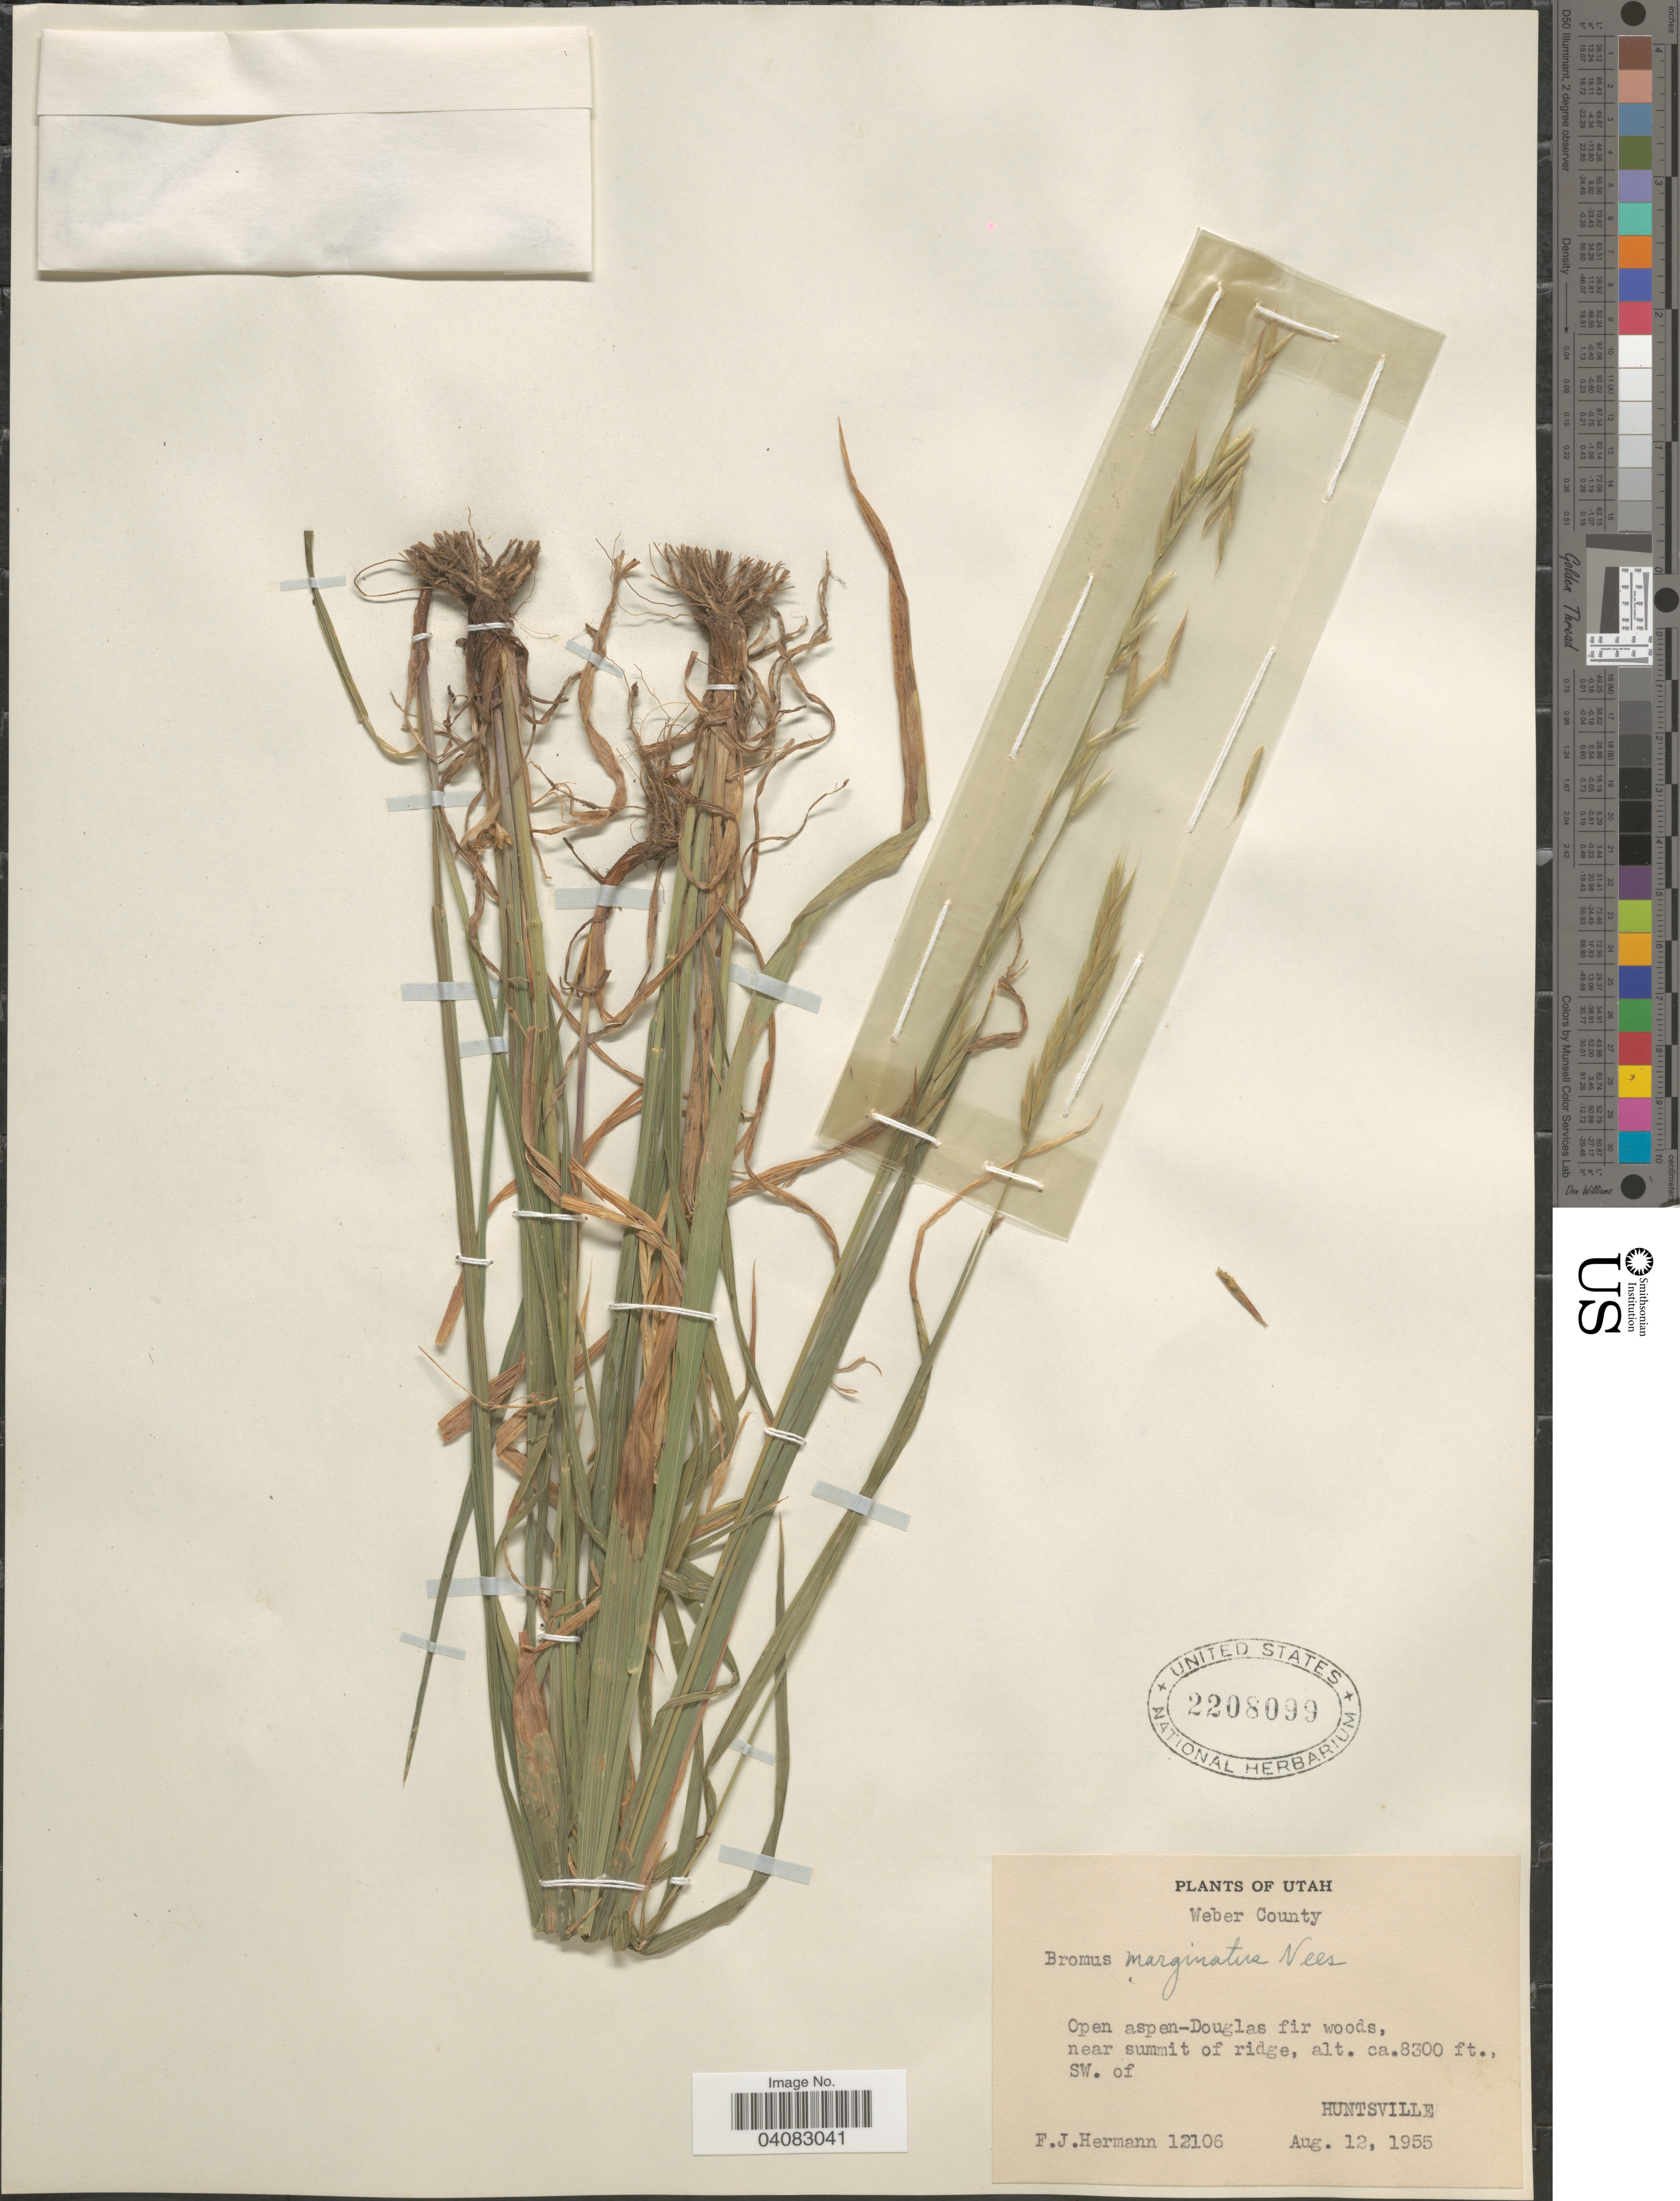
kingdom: Plantae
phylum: Tracheophyta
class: Liliopsida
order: Poales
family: Poaceae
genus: Bromus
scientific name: Bromus marginatus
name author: Nees ex Steud.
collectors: F. J. Hermann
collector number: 12106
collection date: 1955-08-12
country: United States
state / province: Utah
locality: Weber County. Open aspen- Douglas fir woods, near summit of ridge., SW. of Huntsville.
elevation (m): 2530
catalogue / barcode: US 2208099